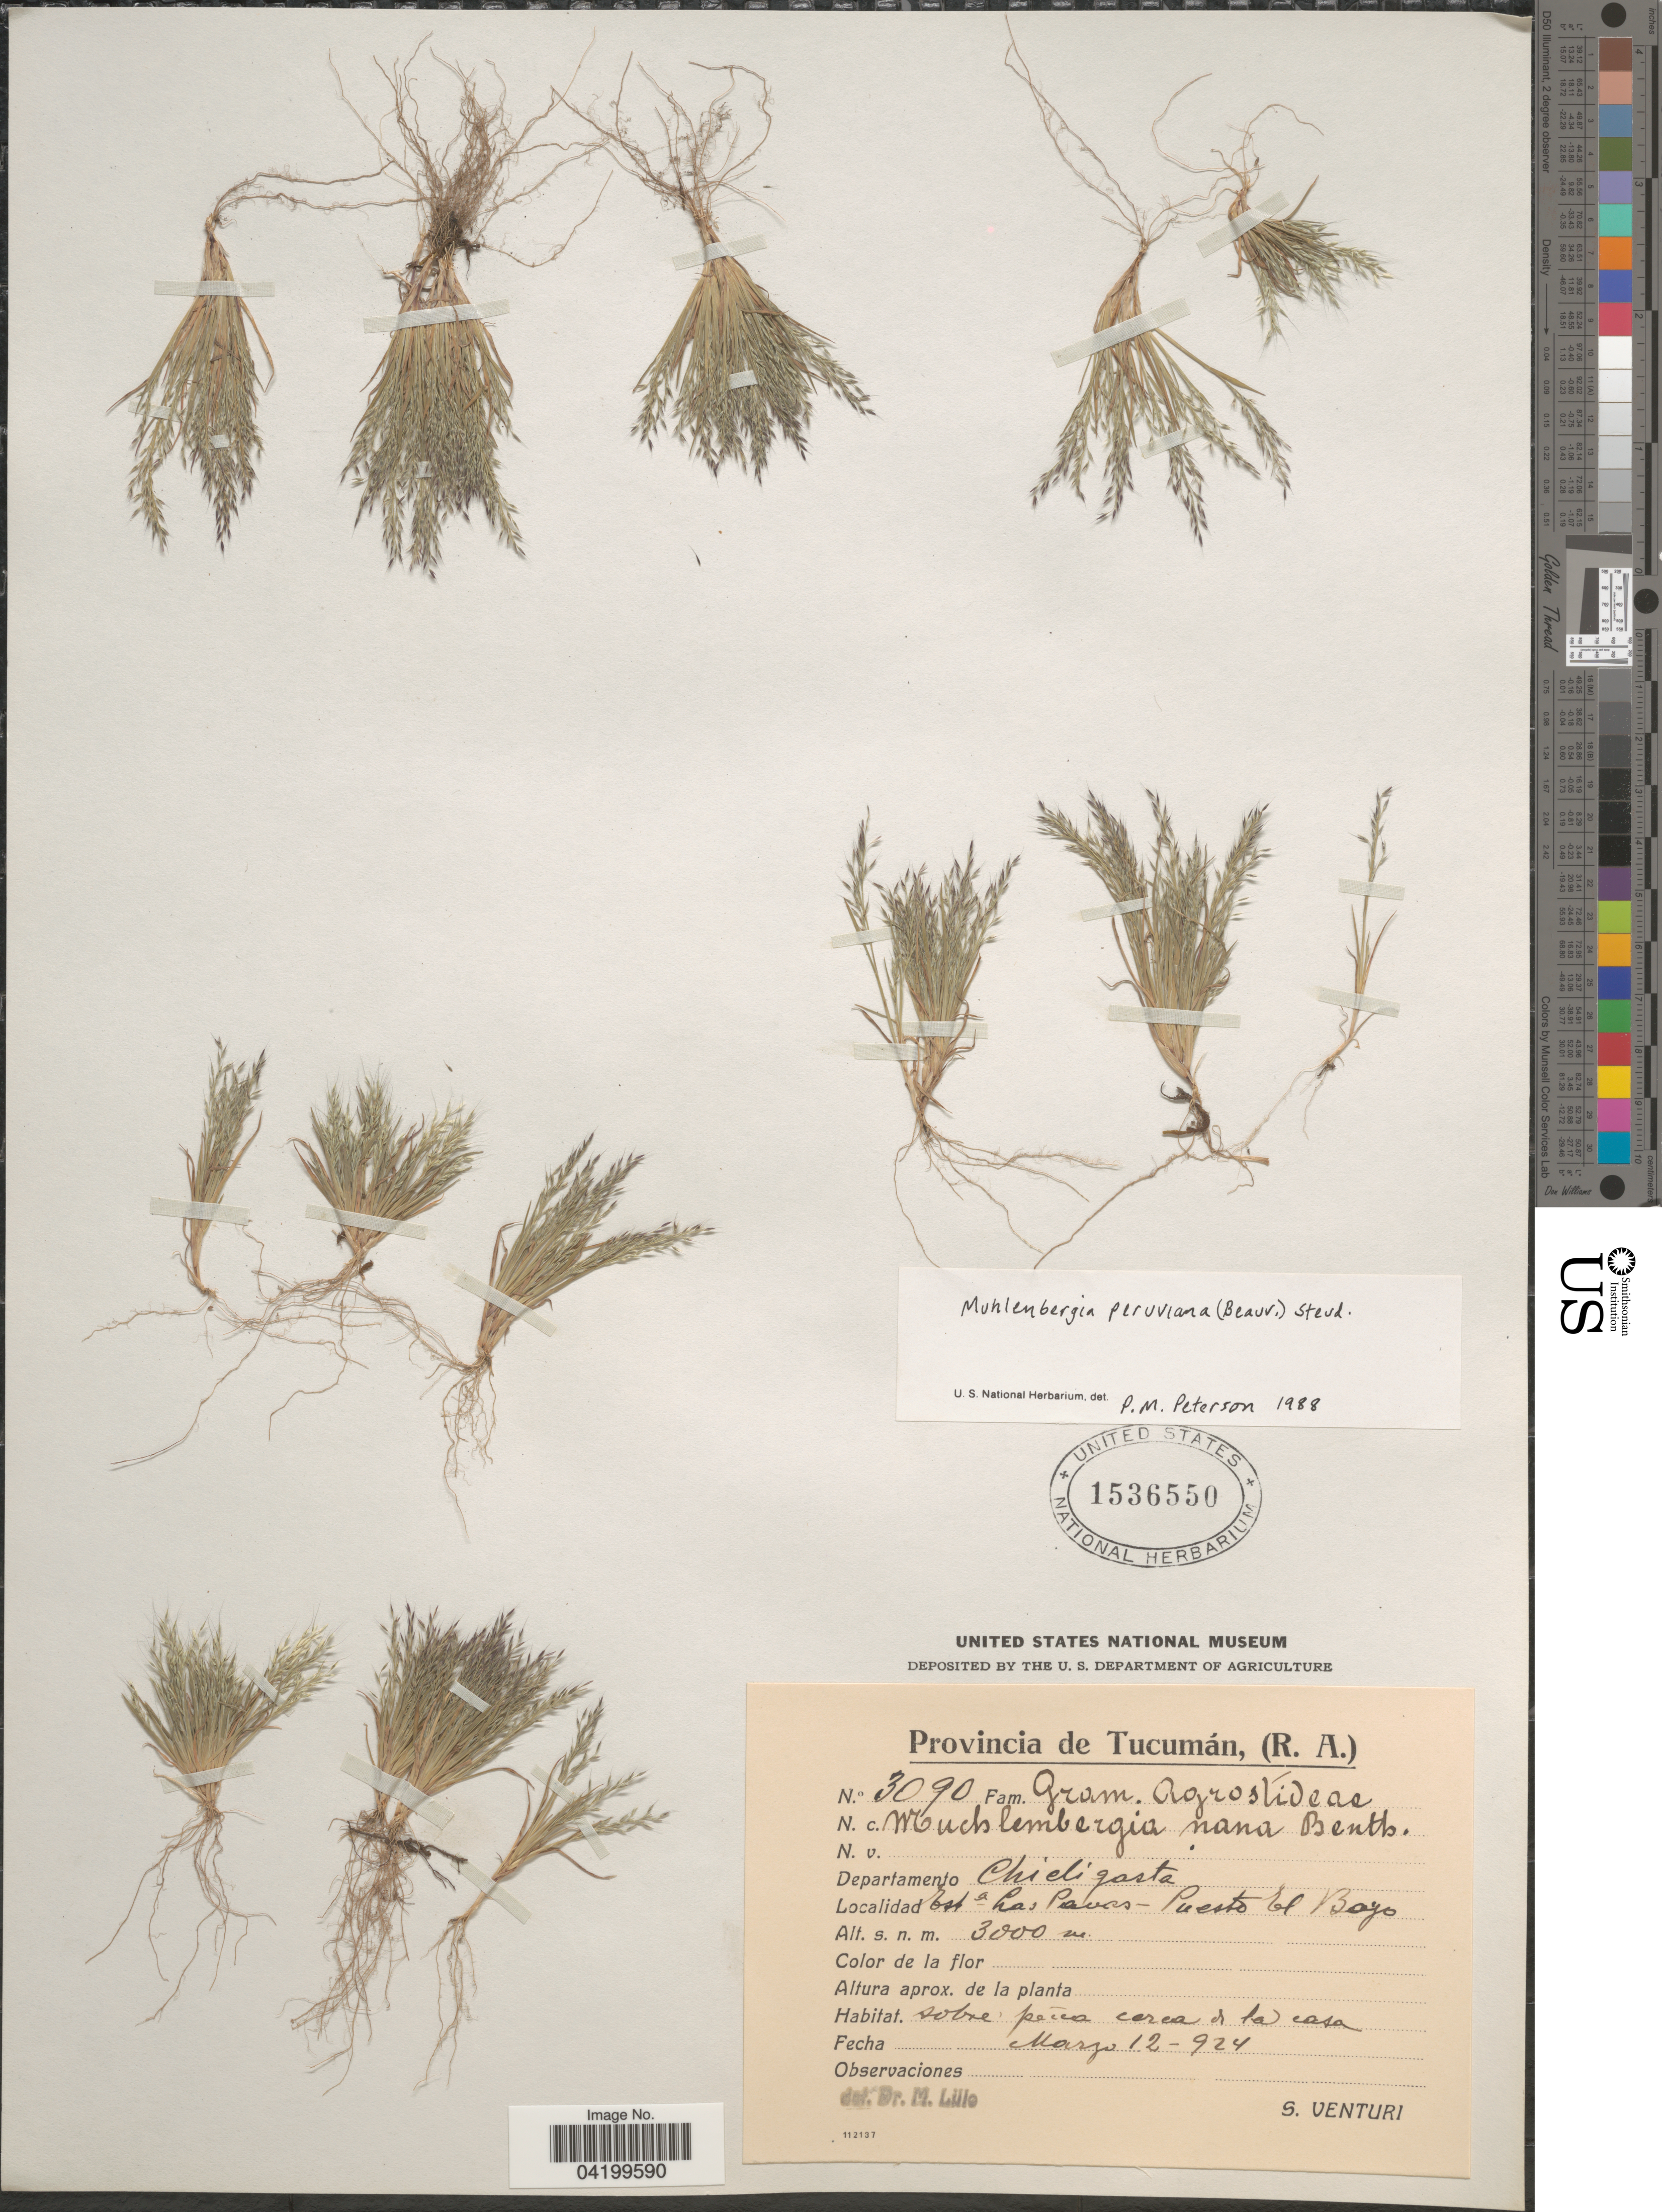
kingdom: Plantae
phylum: Tracheophyta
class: Liliopsida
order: Poales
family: Poaceae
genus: Muhlenbergia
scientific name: Muhlenbergia peruviana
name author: (P. Beauv.) Steud.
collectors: S. Venturi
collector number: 3090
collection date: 1924-03-12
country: Argentina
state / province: Tucuman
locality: Departamento Chicligasta. Esta Las Pavas - Puesto El Bayo.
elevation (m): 3000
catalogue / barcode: US 1536550